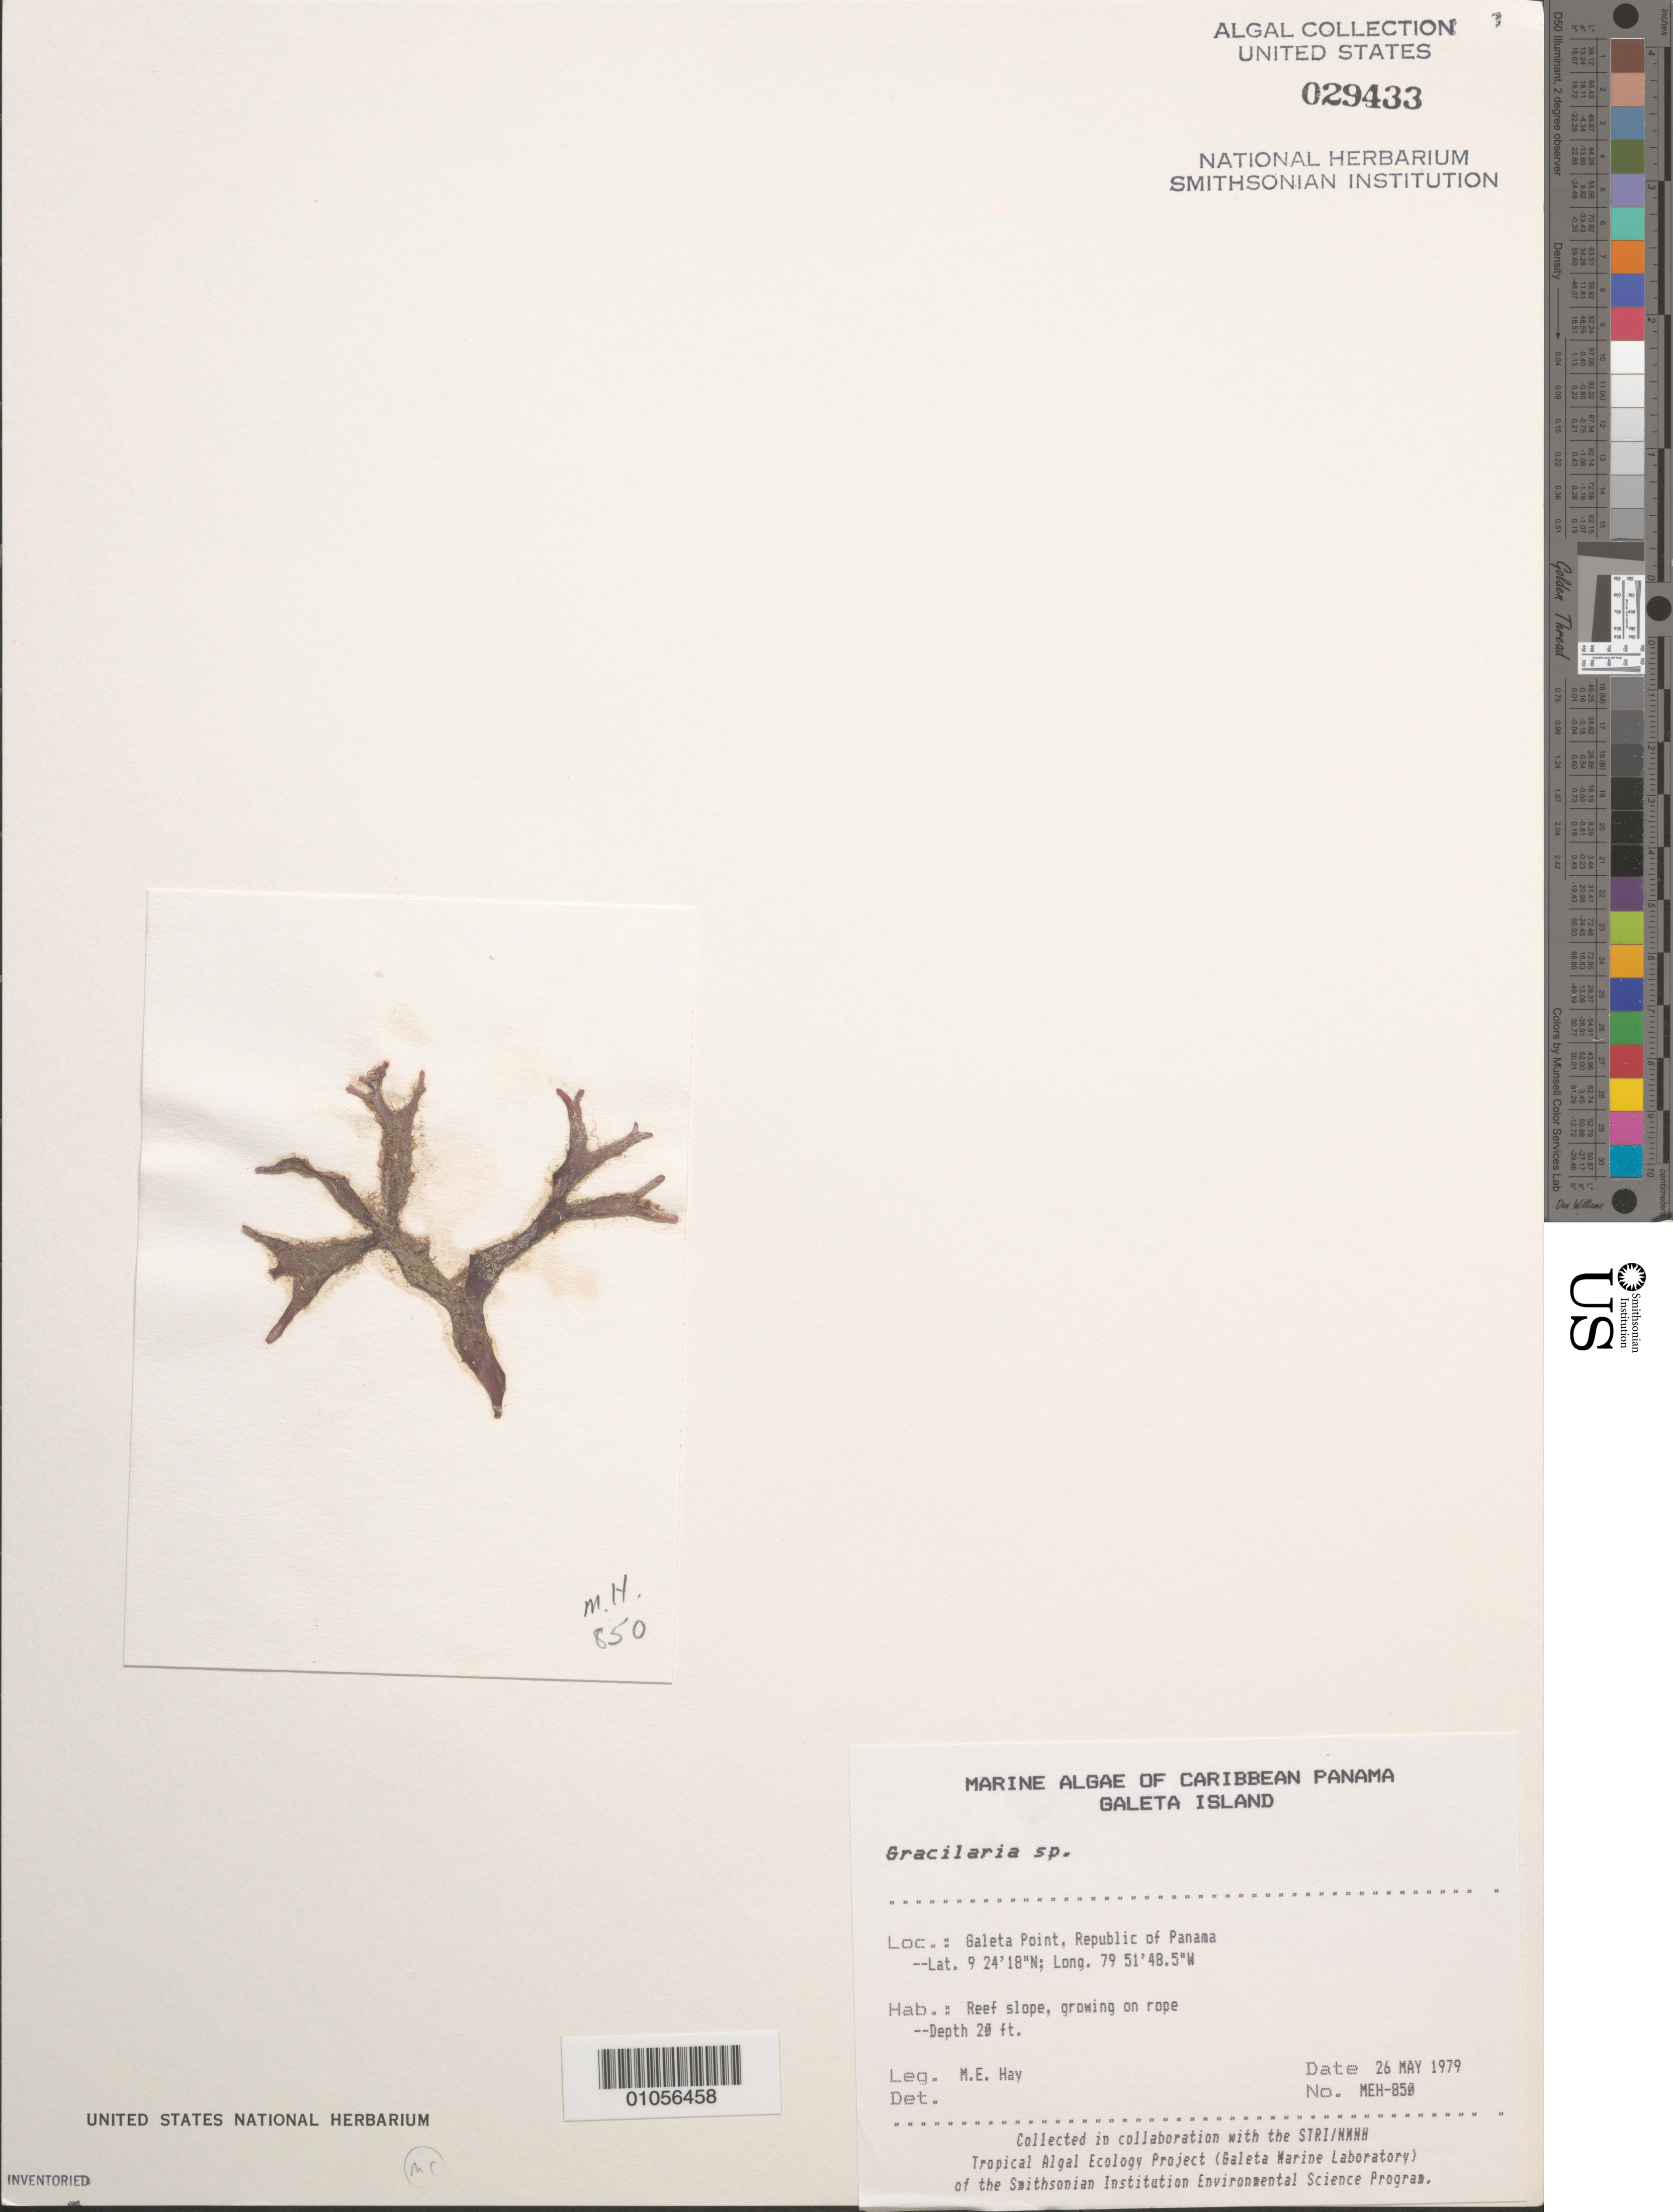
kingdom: Plantae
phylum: Rhodophyta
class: Florideophyceae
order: Gracilariales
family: Gracilariaceae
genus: Gracilaria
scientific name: Gracilaria sp.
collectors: M. E. Hay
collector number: MEH-850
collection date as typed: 26 May 1979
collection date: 1979-05-26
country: Panama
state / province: Colón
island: Galeta Island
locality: Galeta Point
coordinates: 9 24' 18" N, 79 51' 48.5" W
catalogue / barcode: US 29433